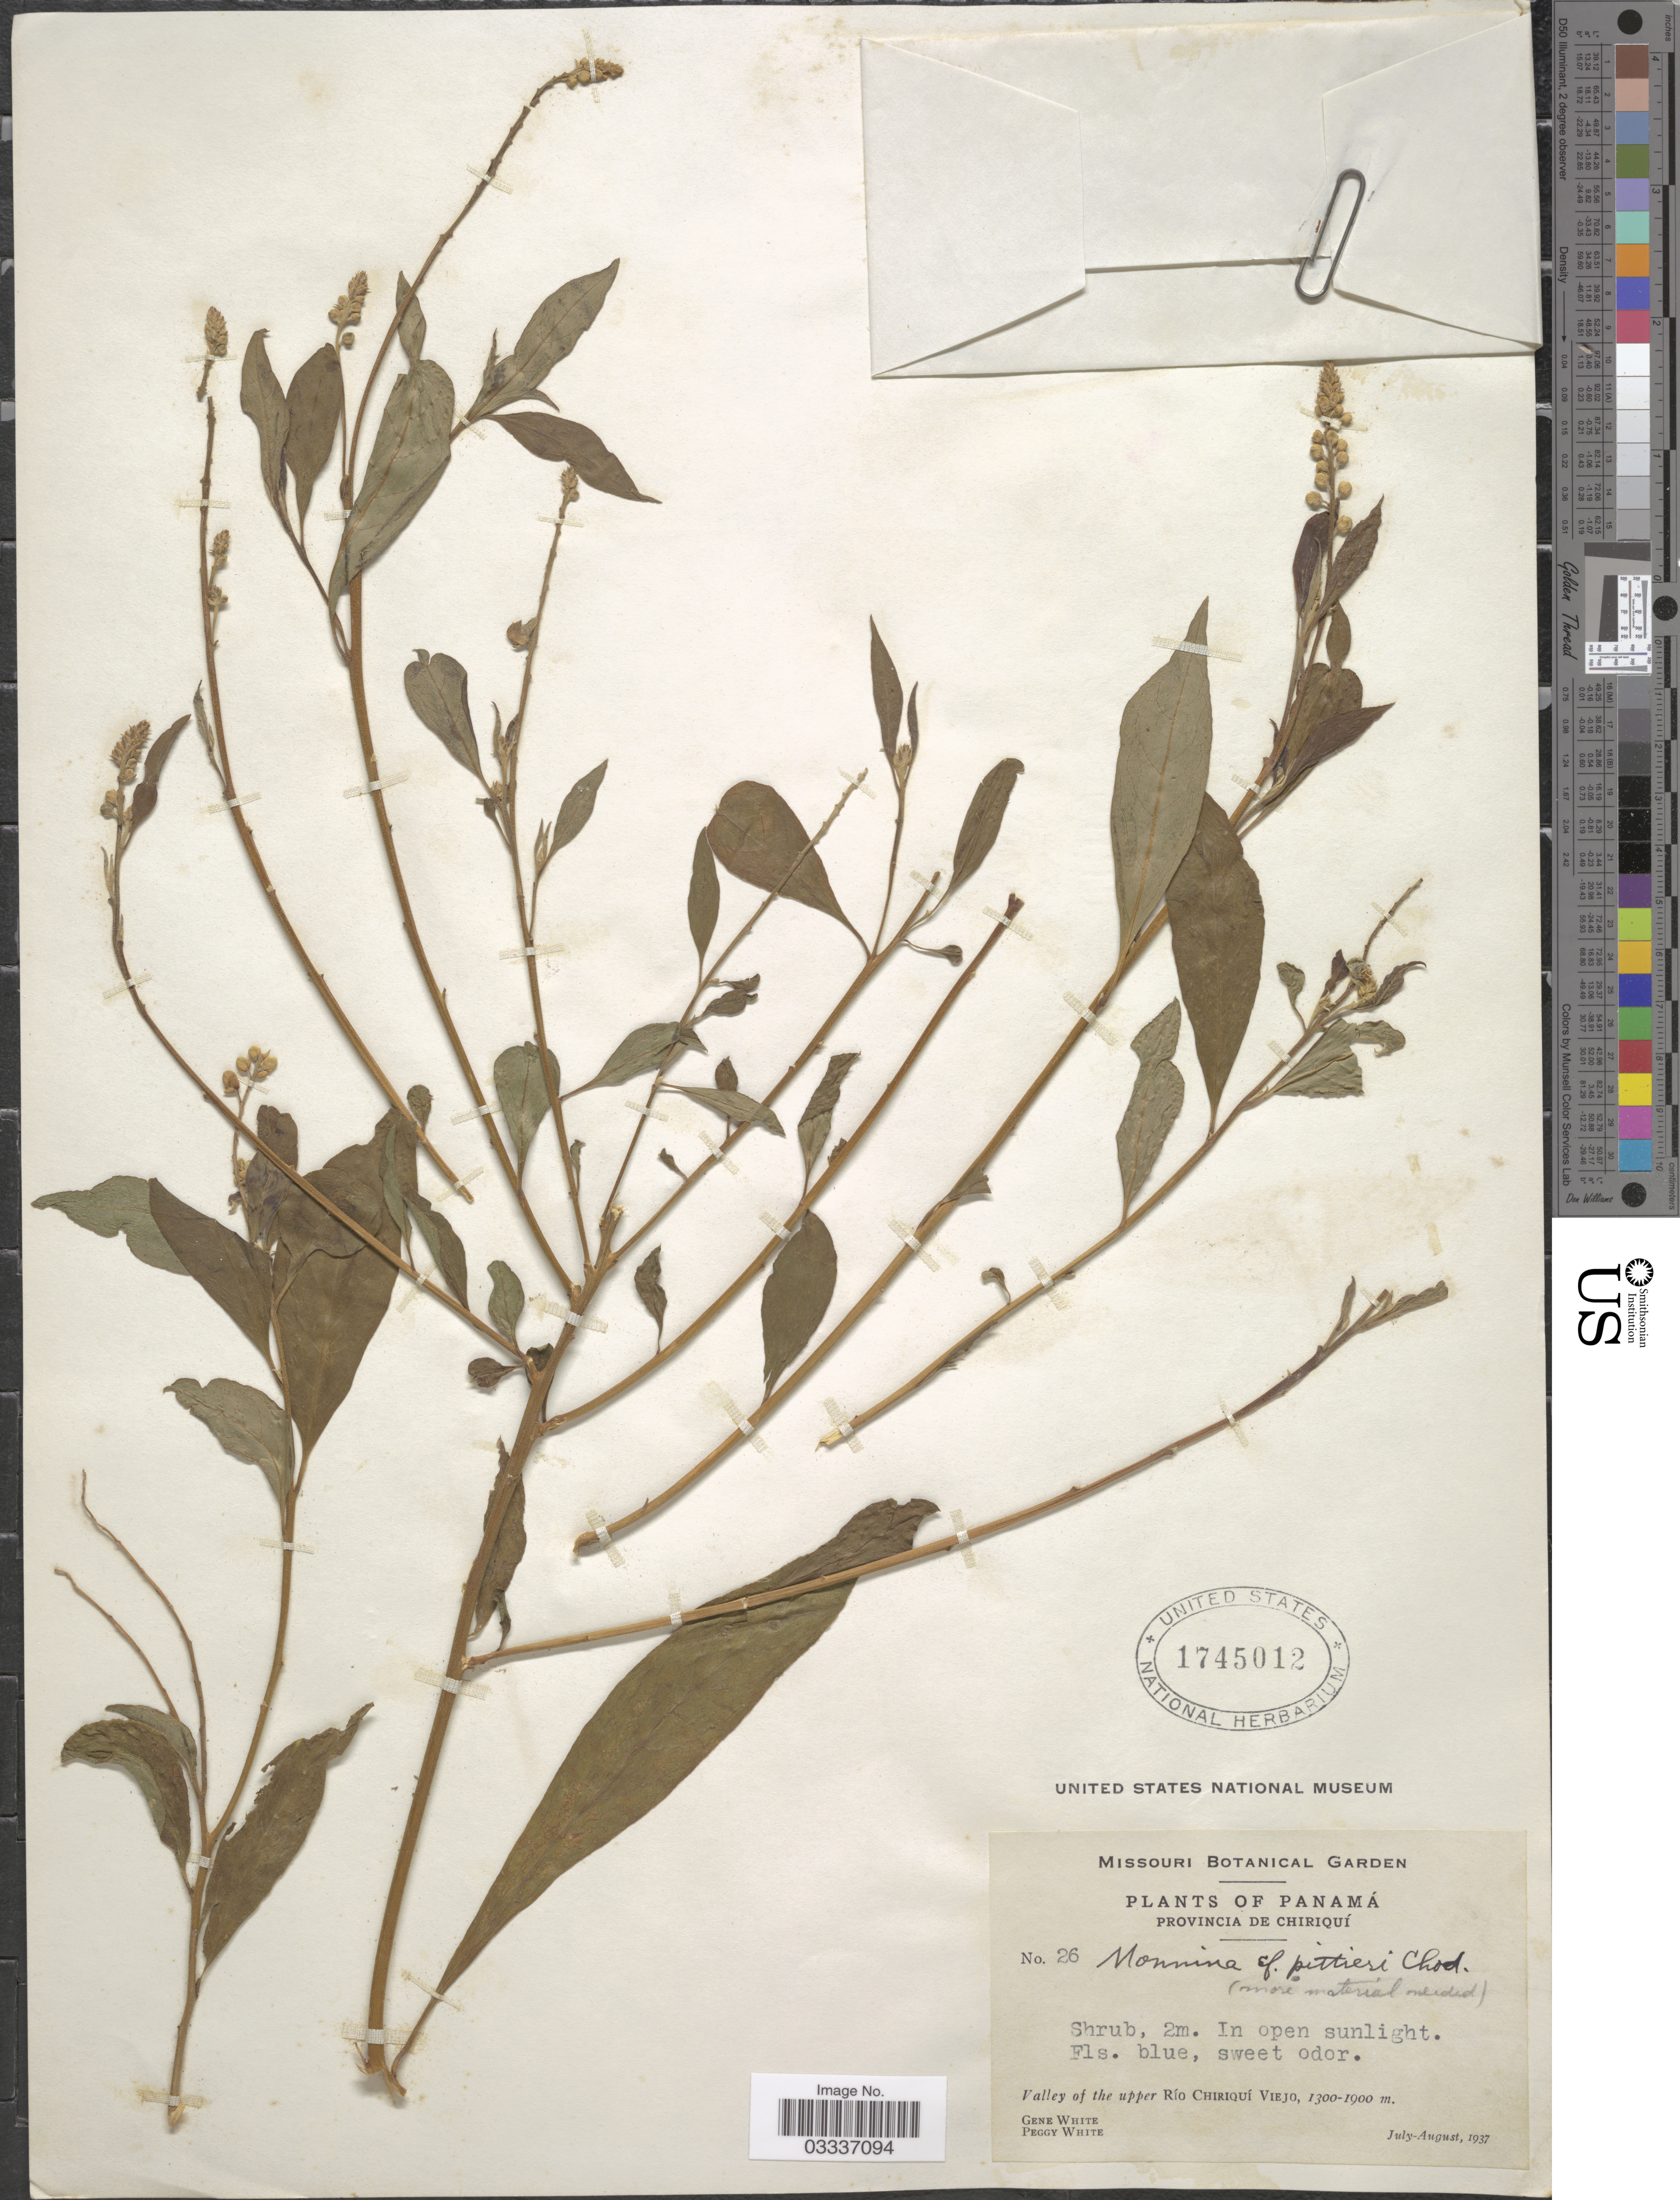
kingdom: Plantae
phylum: Tracheophyta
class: Magnoliopsida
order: Fabales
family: Polygalaceae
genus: Monnina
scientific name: Monnina xalapensis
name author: Kunth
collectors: G. White & P. White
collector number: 26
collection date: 1937-07/1937-08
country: Panama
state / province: Chiriqui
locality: Valley of the upper Río Chiriquí Viejo.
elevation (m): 1300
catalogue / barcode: US 1745012